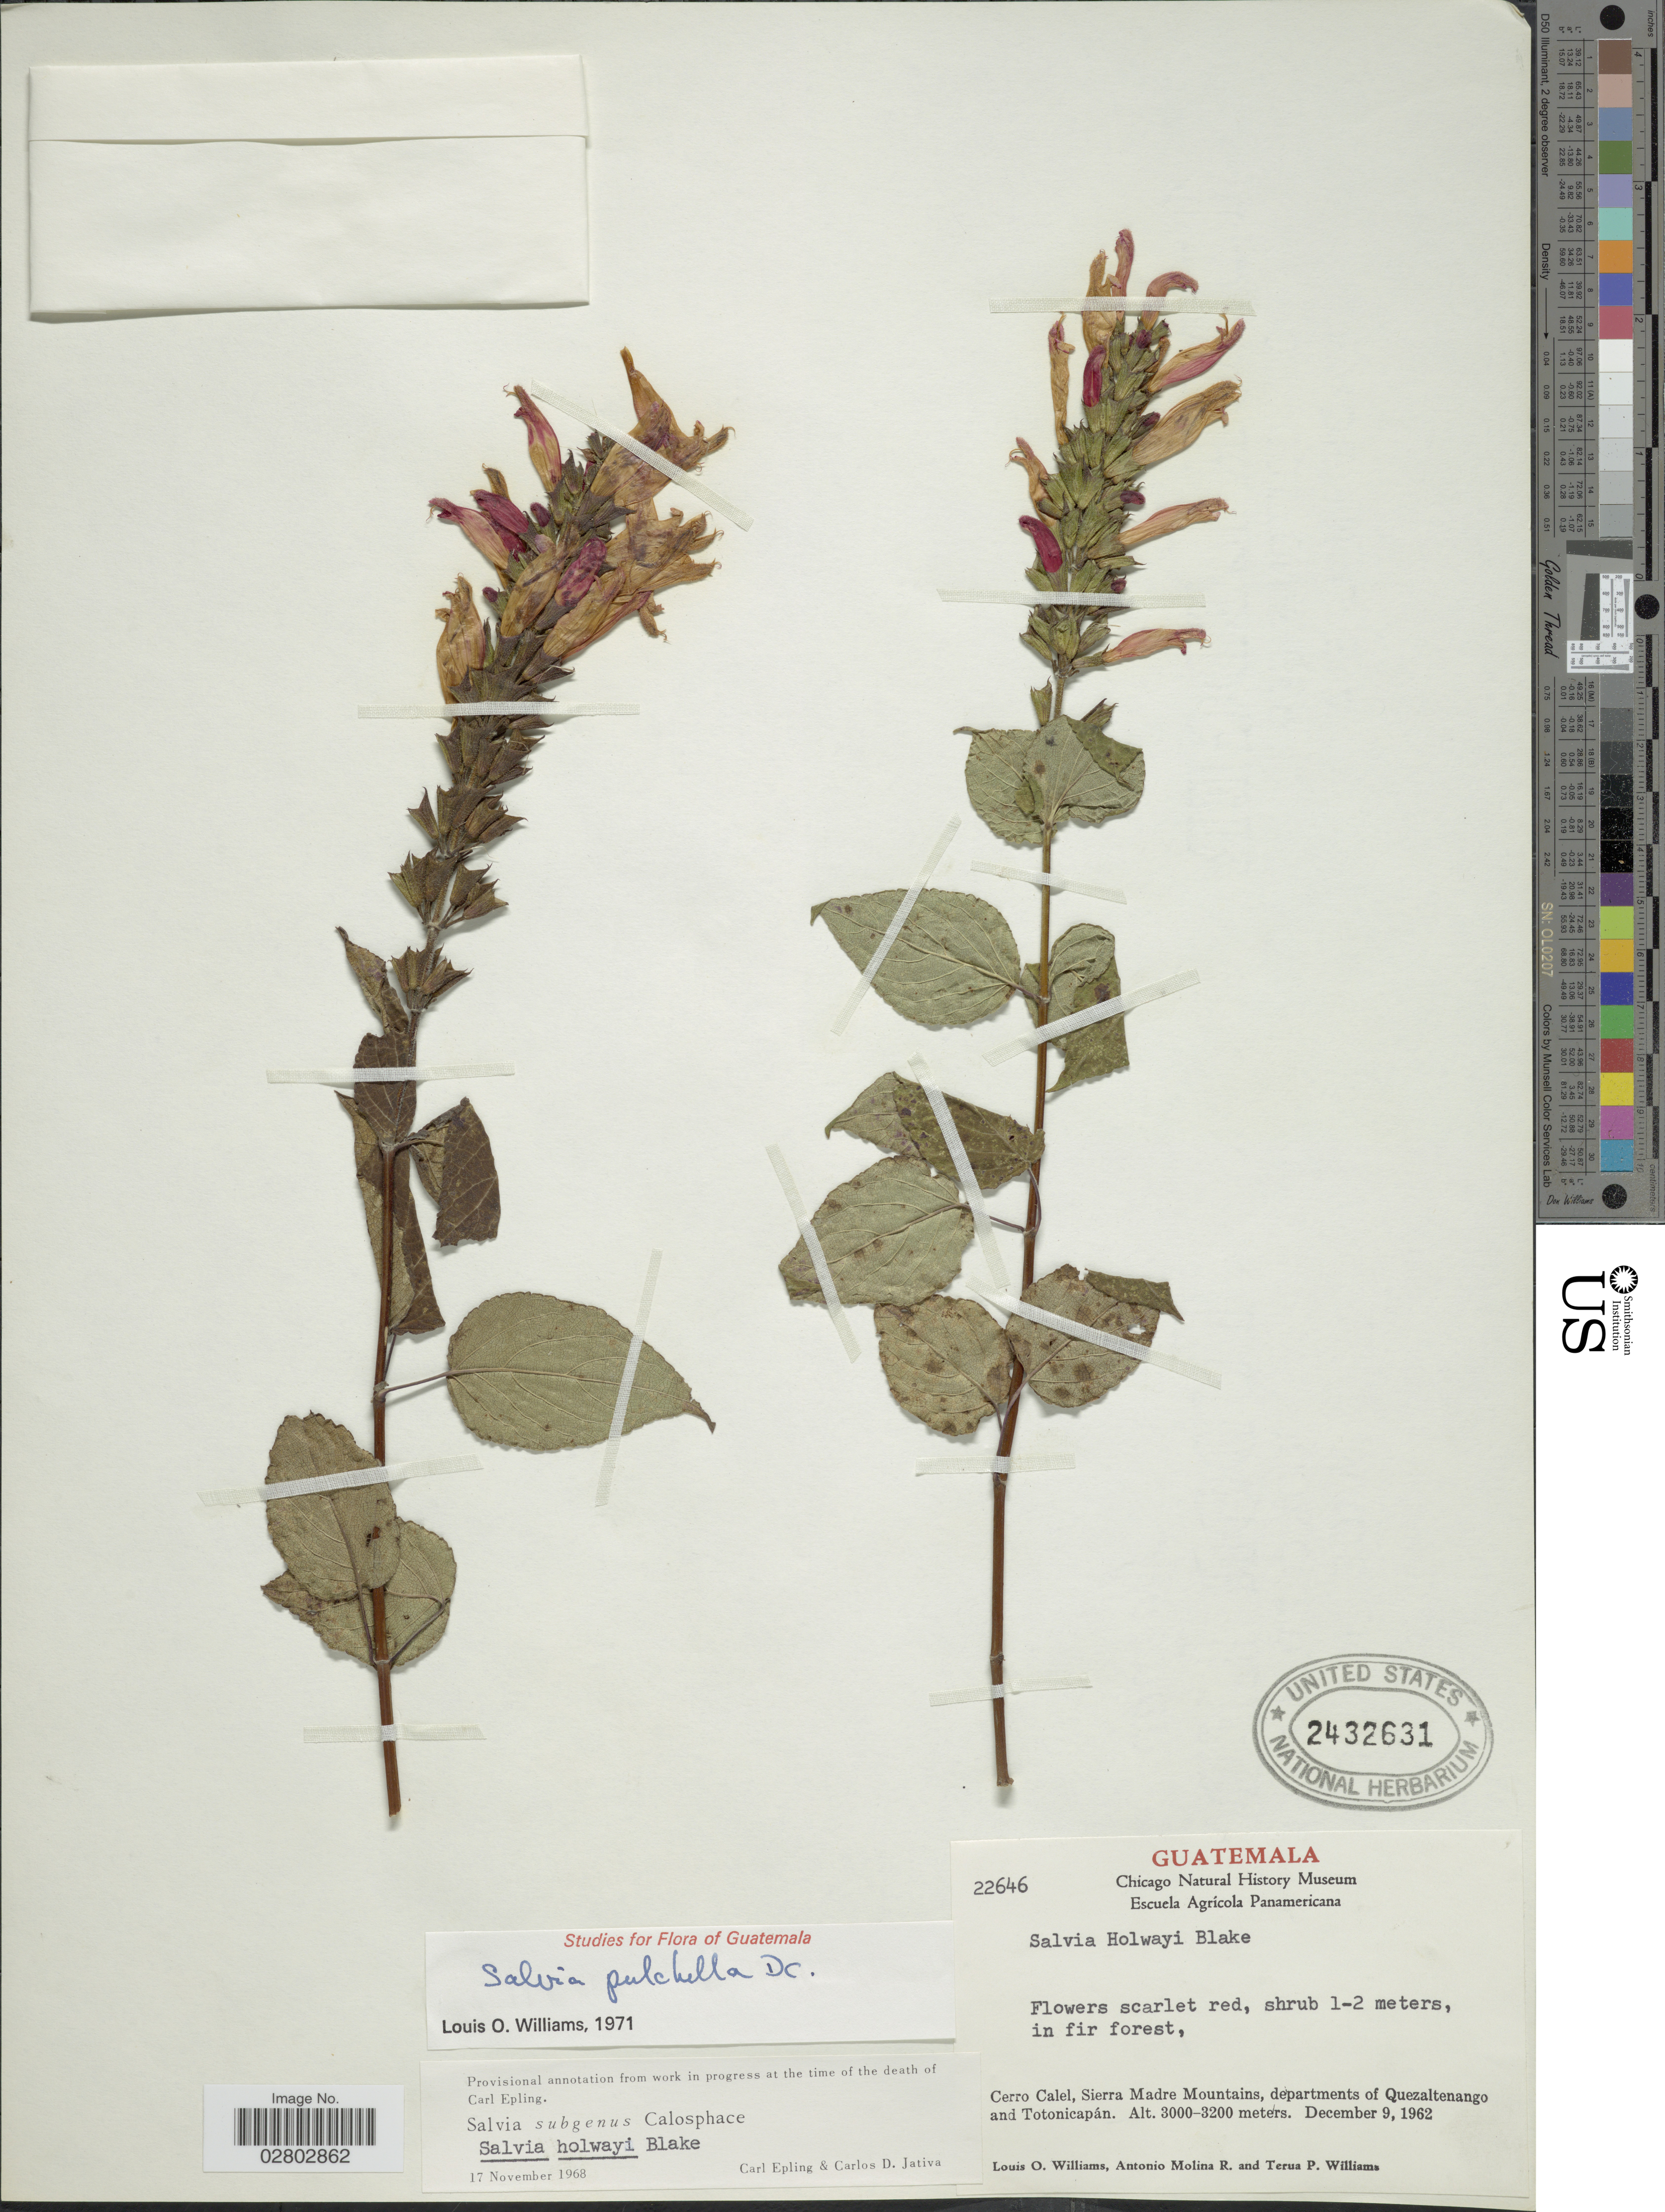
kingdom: Plantae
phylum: Tracheophyta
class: Magnoliopsida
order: Lamiales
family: Lamiaceae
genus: Salvia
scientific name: Salvia pulchella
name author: DC.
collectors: L. O. Williams, A. Molina R. & T. Williams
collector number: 22646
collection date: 1962-12-09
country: Guatemala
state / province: Quetzaltenango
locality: Cerro Calel, Sierra Madre Mountains, departments of Quezaltenango and Totonicapán.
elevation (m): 3000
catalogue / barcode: US 2432631